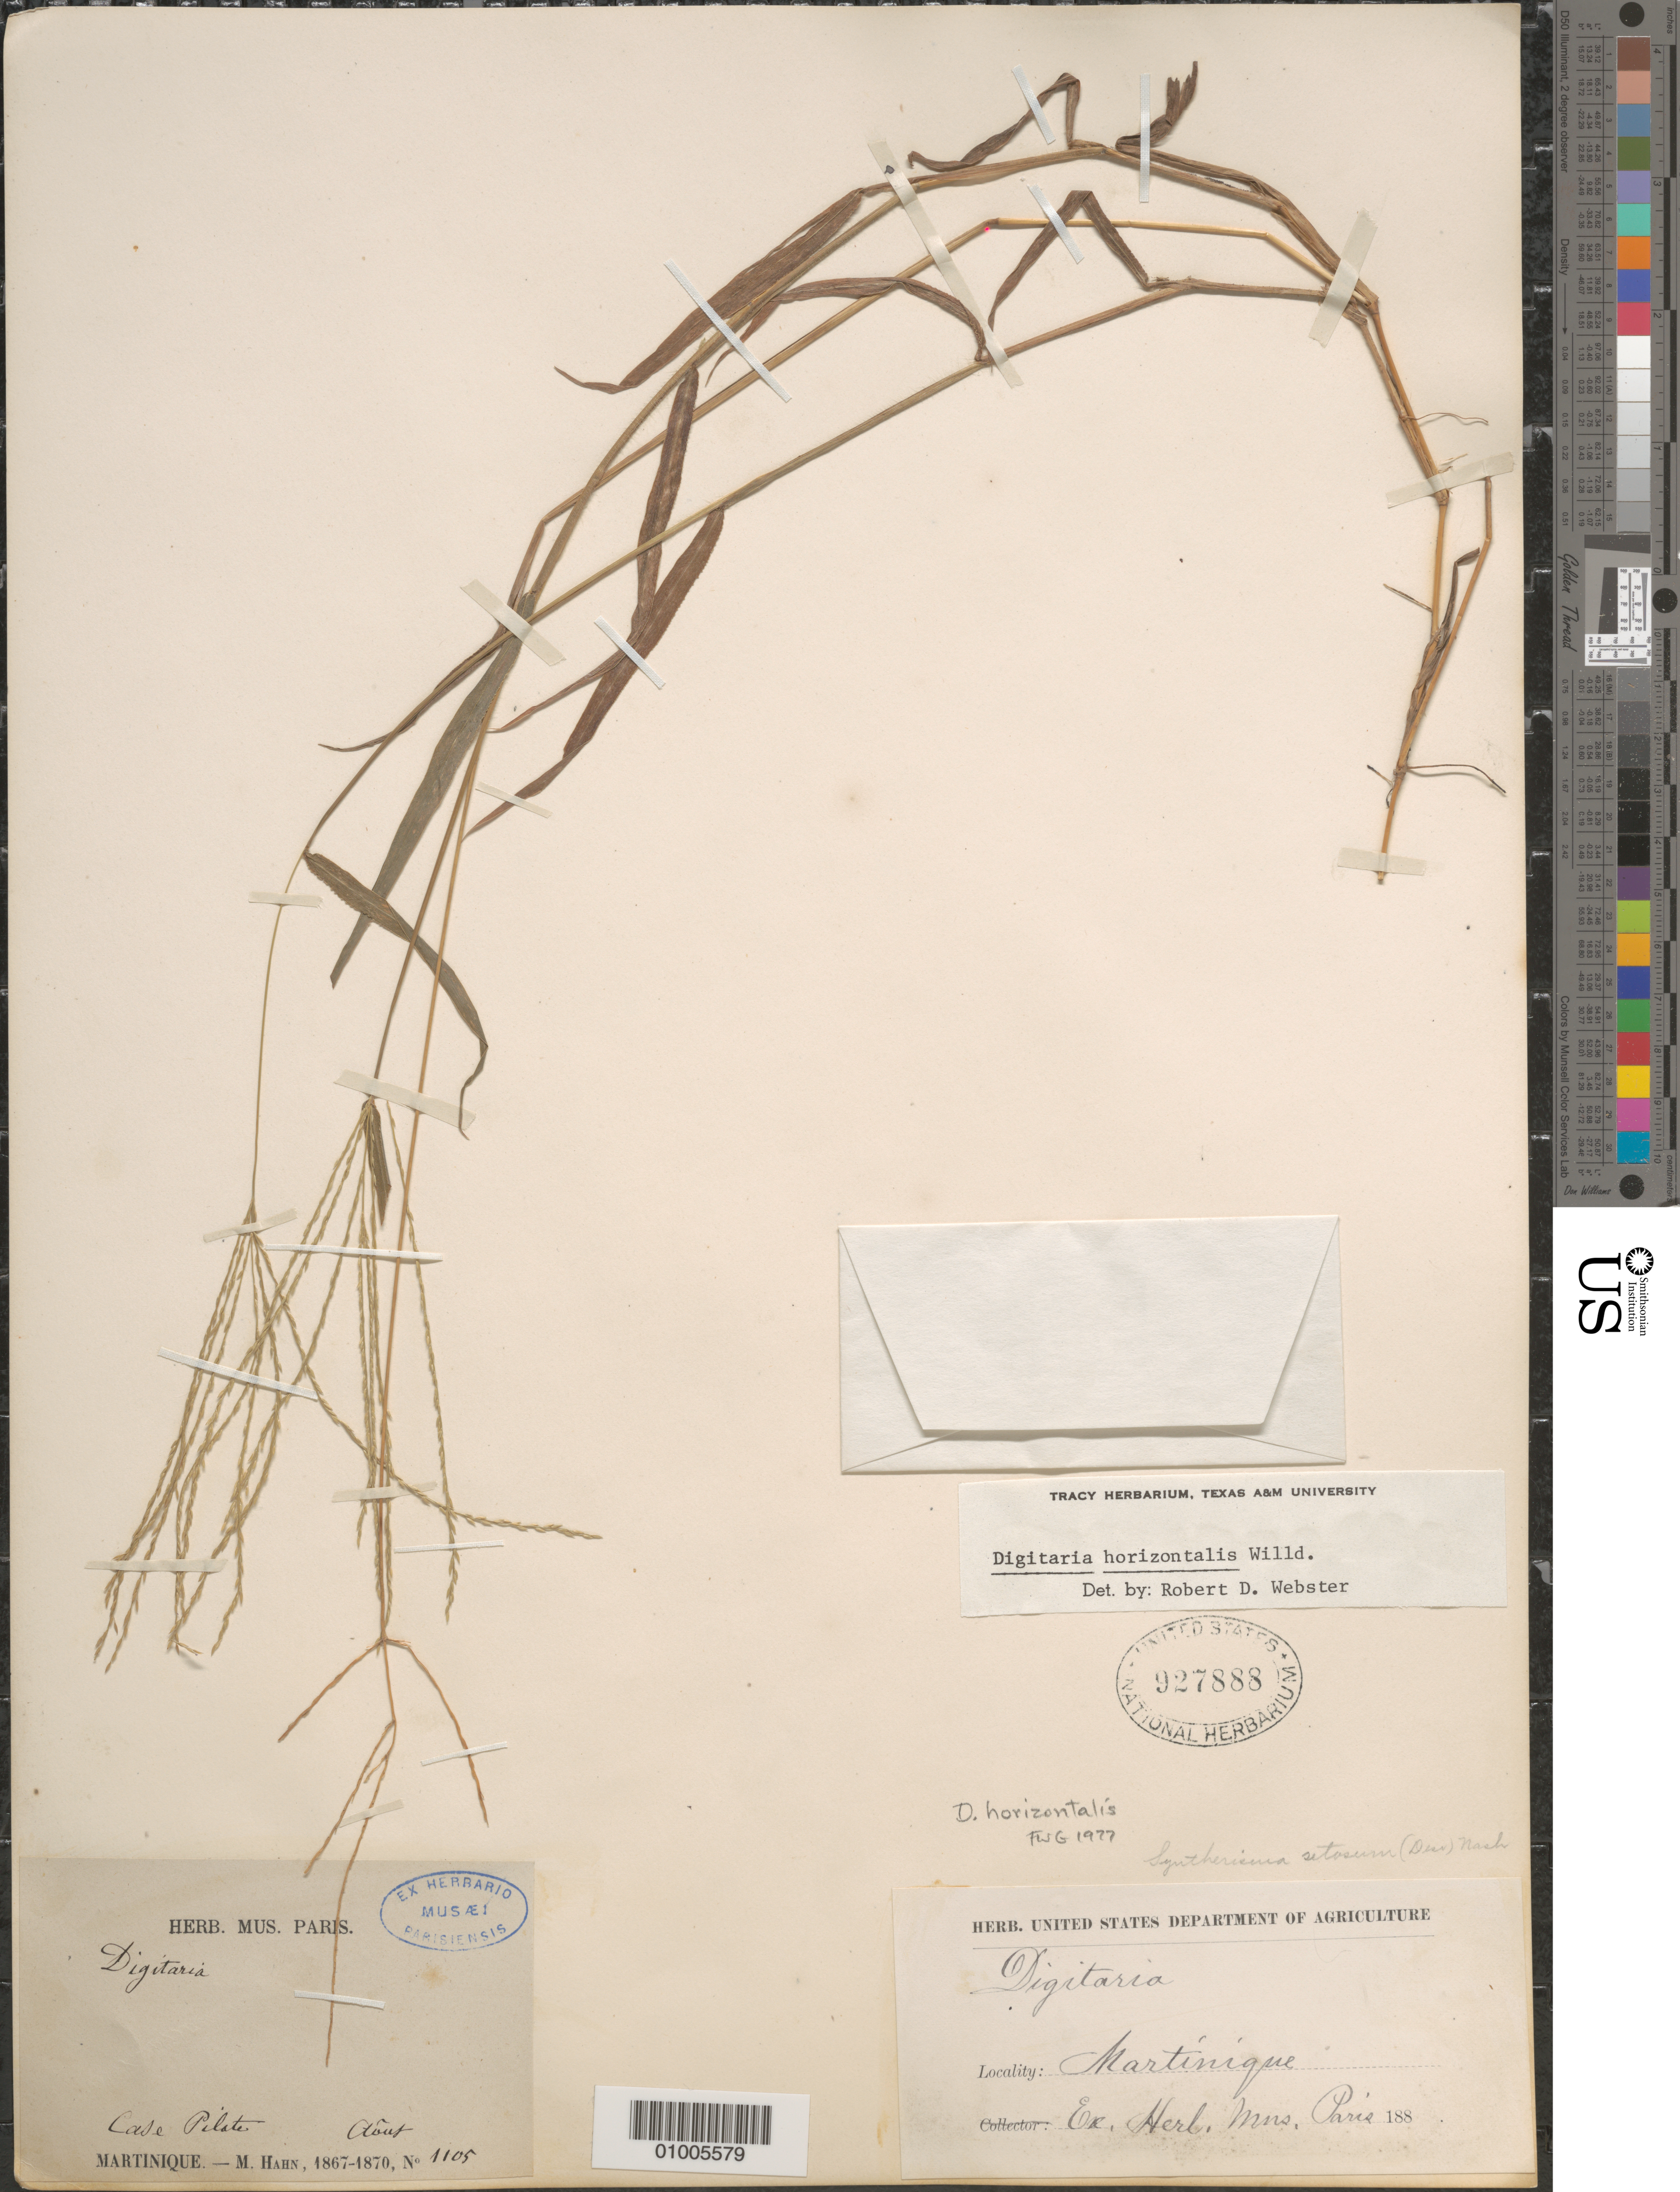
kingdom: Plantae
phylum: Tracheophyta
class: Liliopsida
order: Poales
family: Poaceae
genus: Digitaria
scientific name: Digitaria horizontalis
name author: Willd.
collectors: ex herb. Mus. Paris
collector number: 1105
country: Martinique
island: Martinique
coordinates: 0 N, 0 E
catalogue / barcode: US 927888